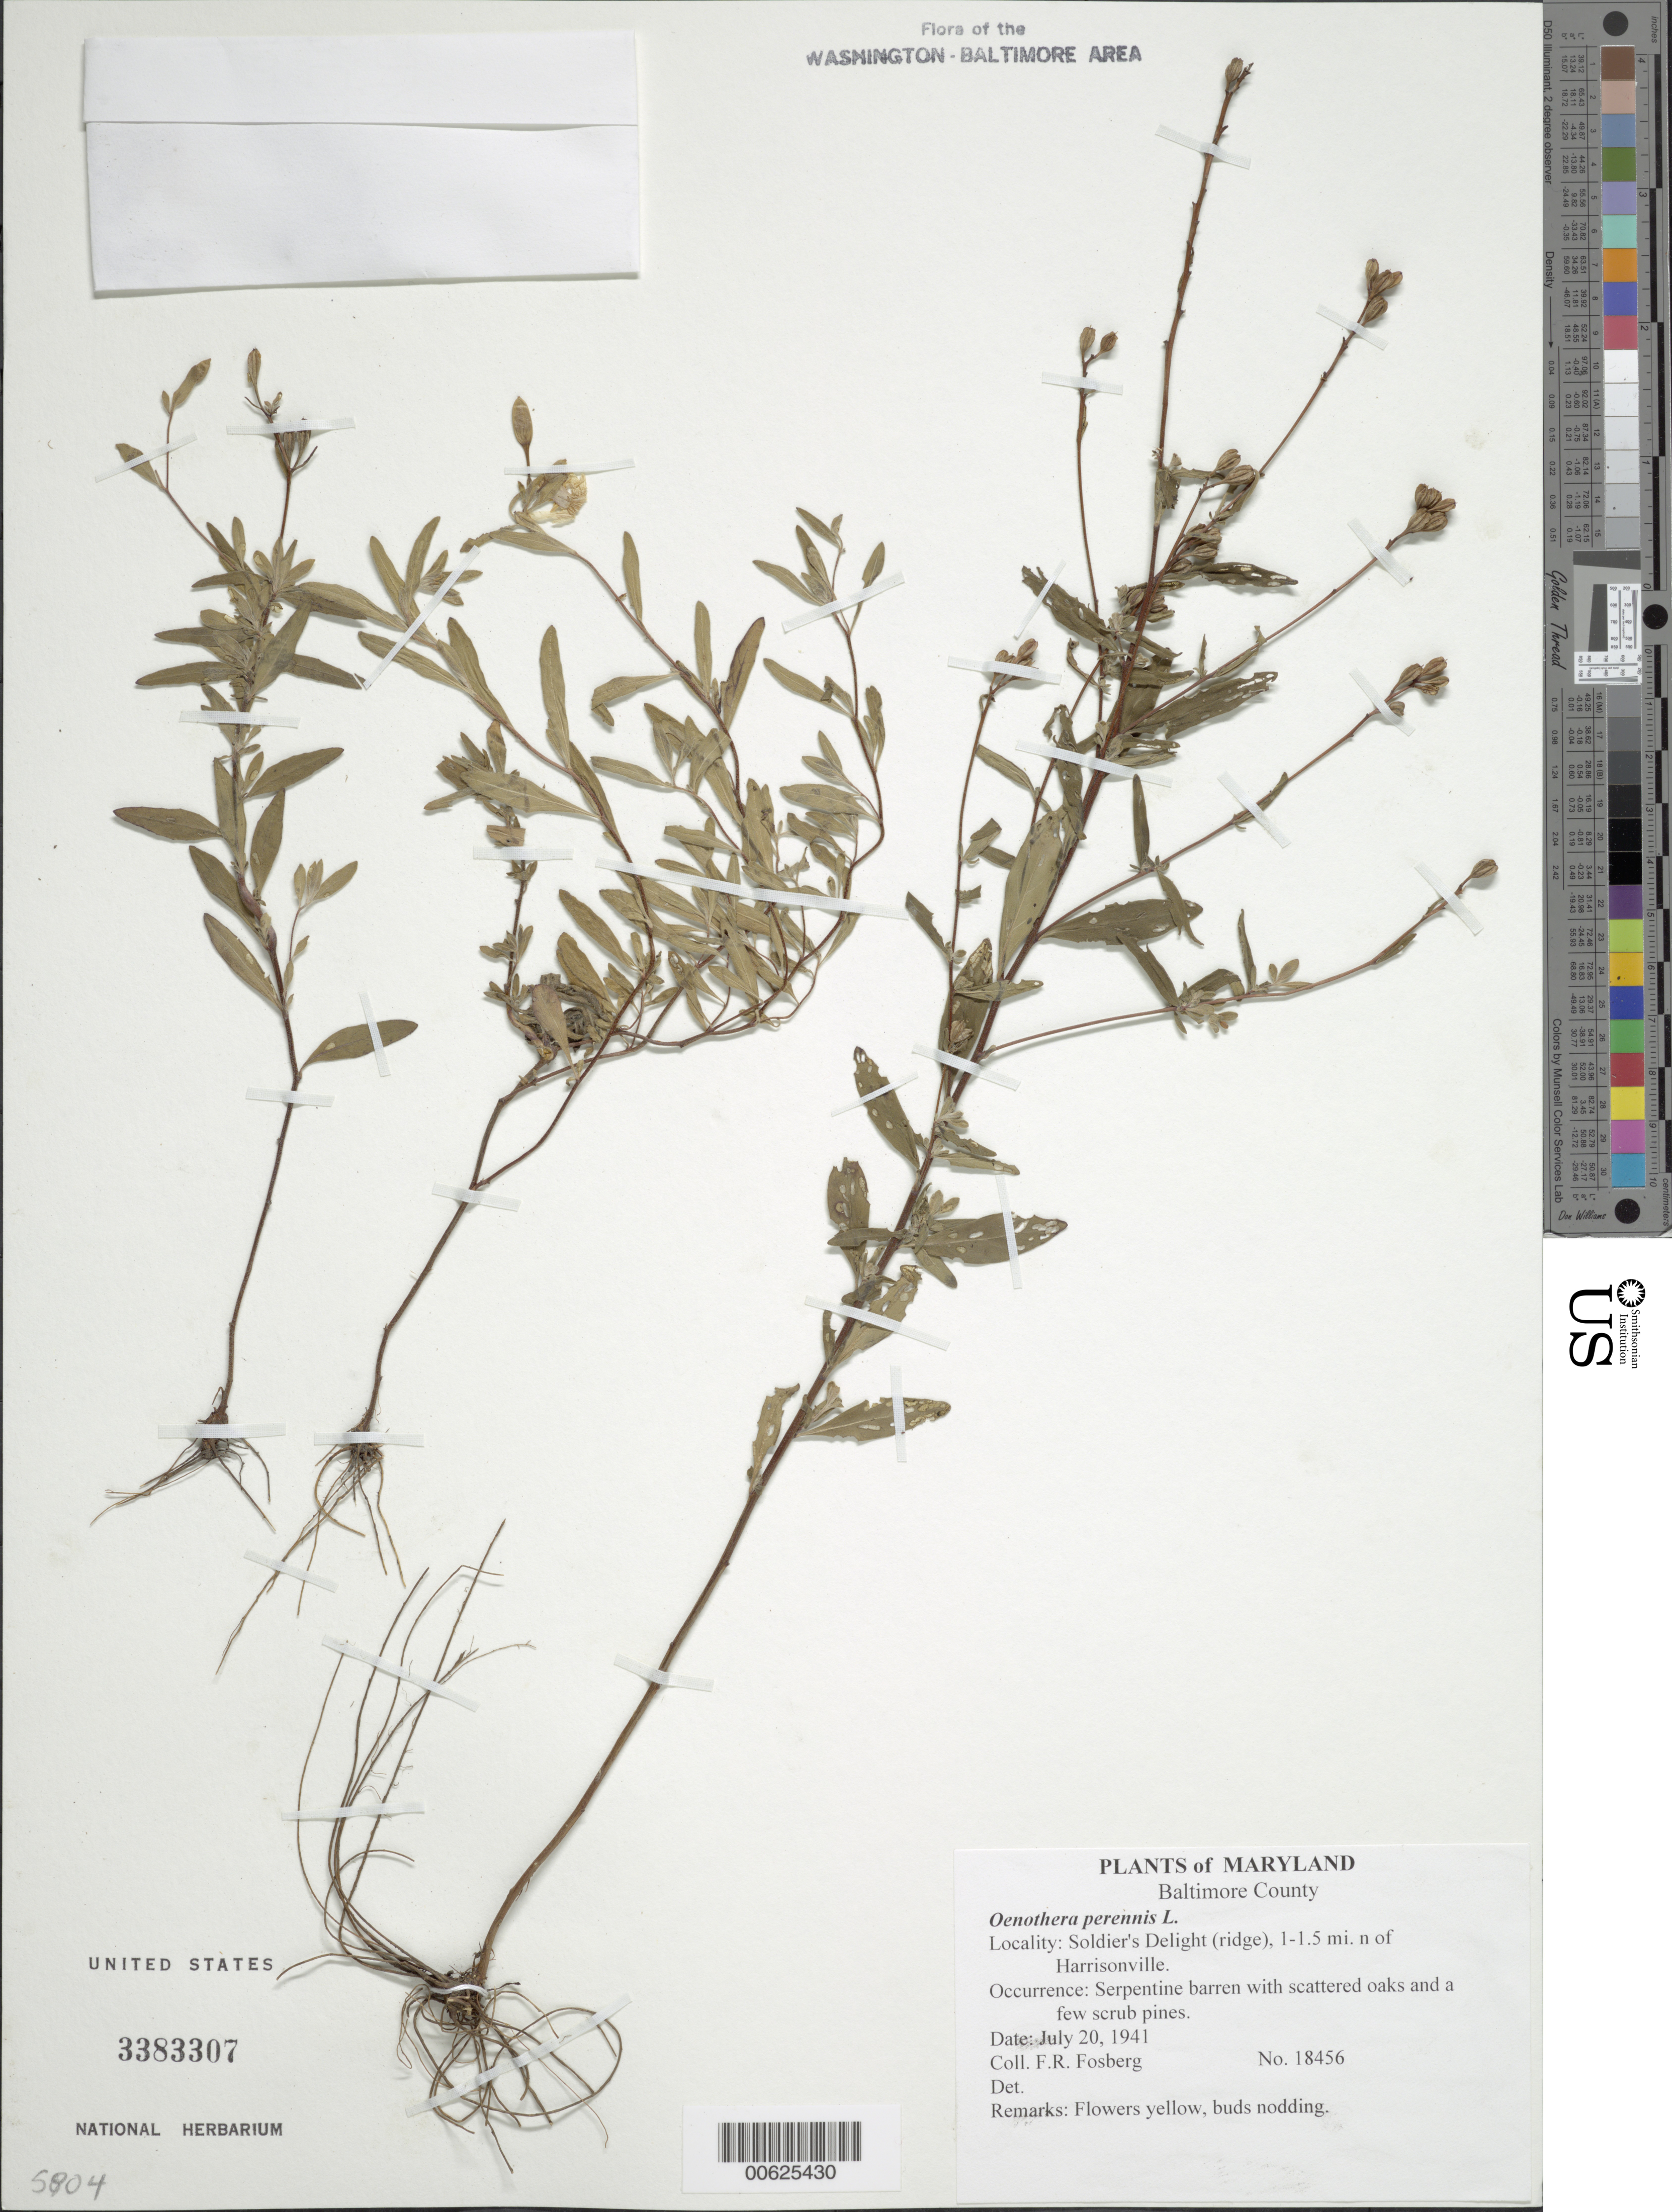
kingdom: Plantae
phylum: Tracheophyta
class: Magnoliopsida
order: Myrtales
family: Onagraceae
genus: Oenothera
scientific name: Oenothera perennis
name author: L.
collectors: F. R. Fosberg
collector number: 18456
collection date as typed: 20 Jul 1941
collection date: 1941-07-20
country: United States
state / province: Maryland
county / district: Baltimore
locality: Soldier's Delight (ridge), 1-1.5 mi. n of Harrisonville.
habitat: Serpentine barren with scattered oaks and a few scrub pines.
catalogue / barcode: US 3383307